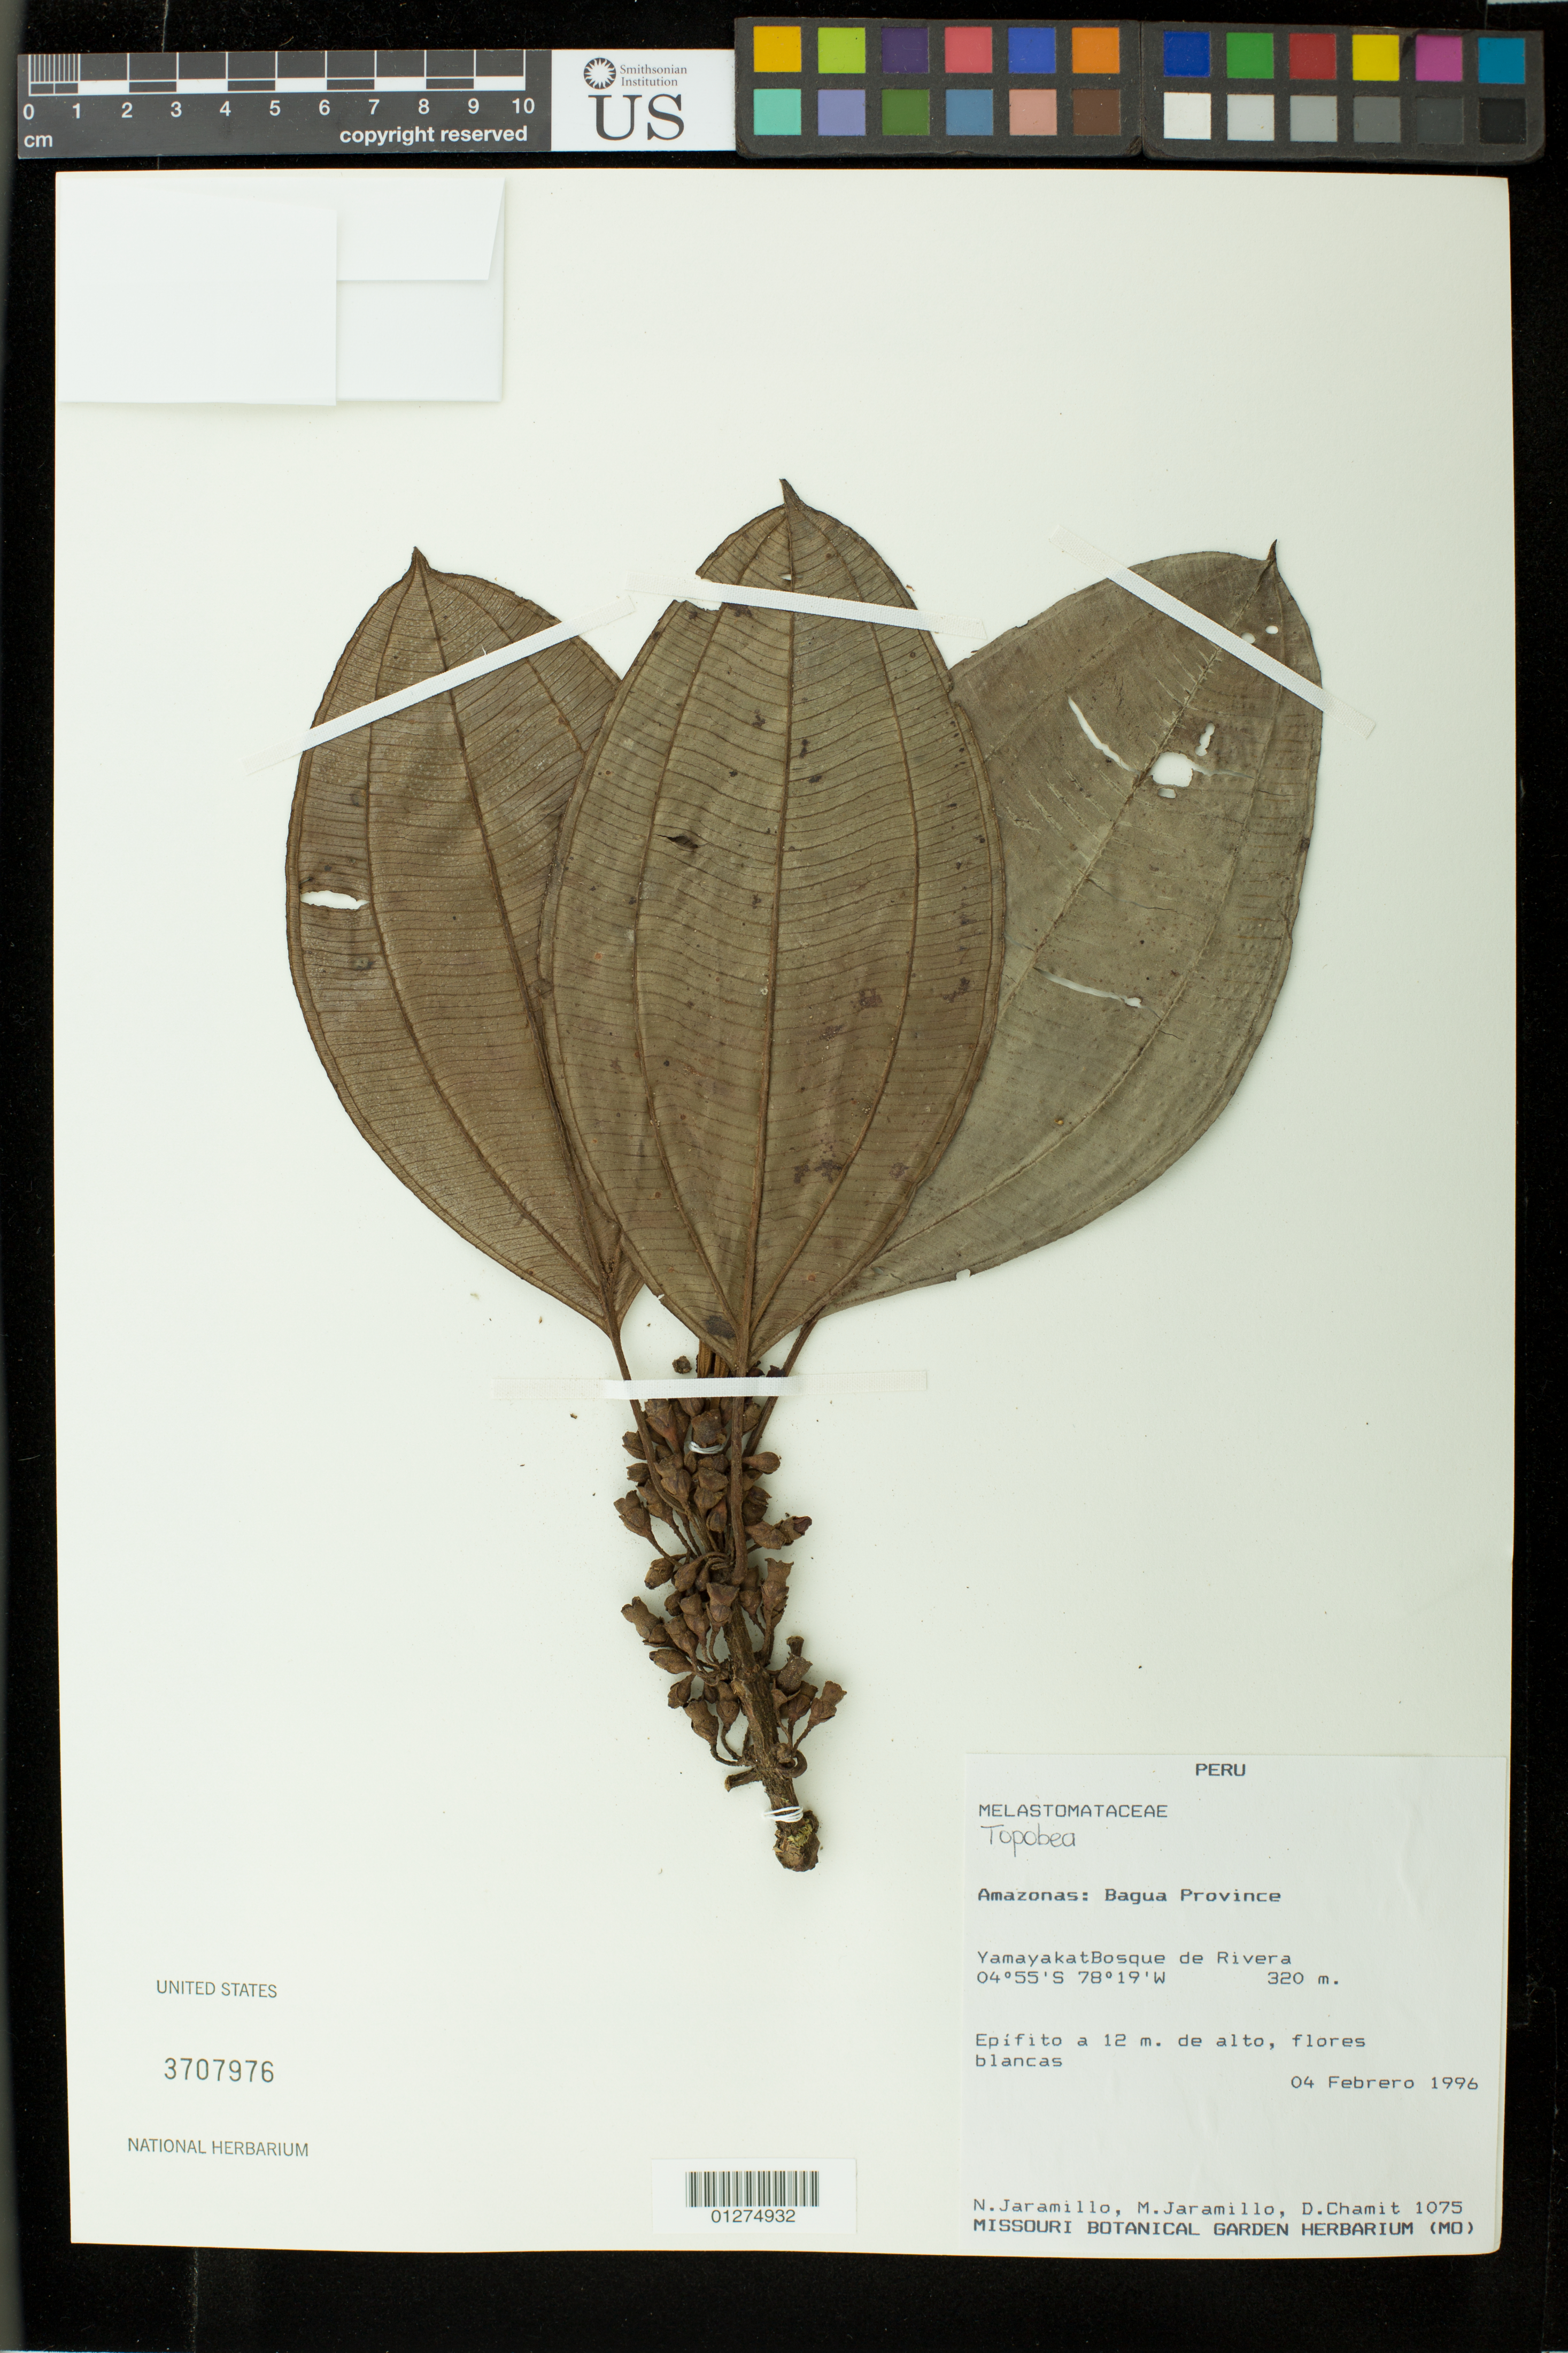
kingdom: Plantae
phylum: Tracheophyta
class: Magnoliopsida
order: Myrtales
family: Melastomataceae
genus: Blakea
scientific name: Blakea multiflora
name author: D. Don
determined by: Michelangeli, F. A.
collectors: N. Jaramillo, M. Jaramillo & D. Chamit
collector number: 1075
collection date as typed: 04 Feb 1996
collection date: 1996-02-04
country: Peru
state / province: Amazonas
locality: Prov. Bagua; Yamayakat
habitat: Bosque de rivera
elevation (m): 320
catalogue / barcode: US 3707976